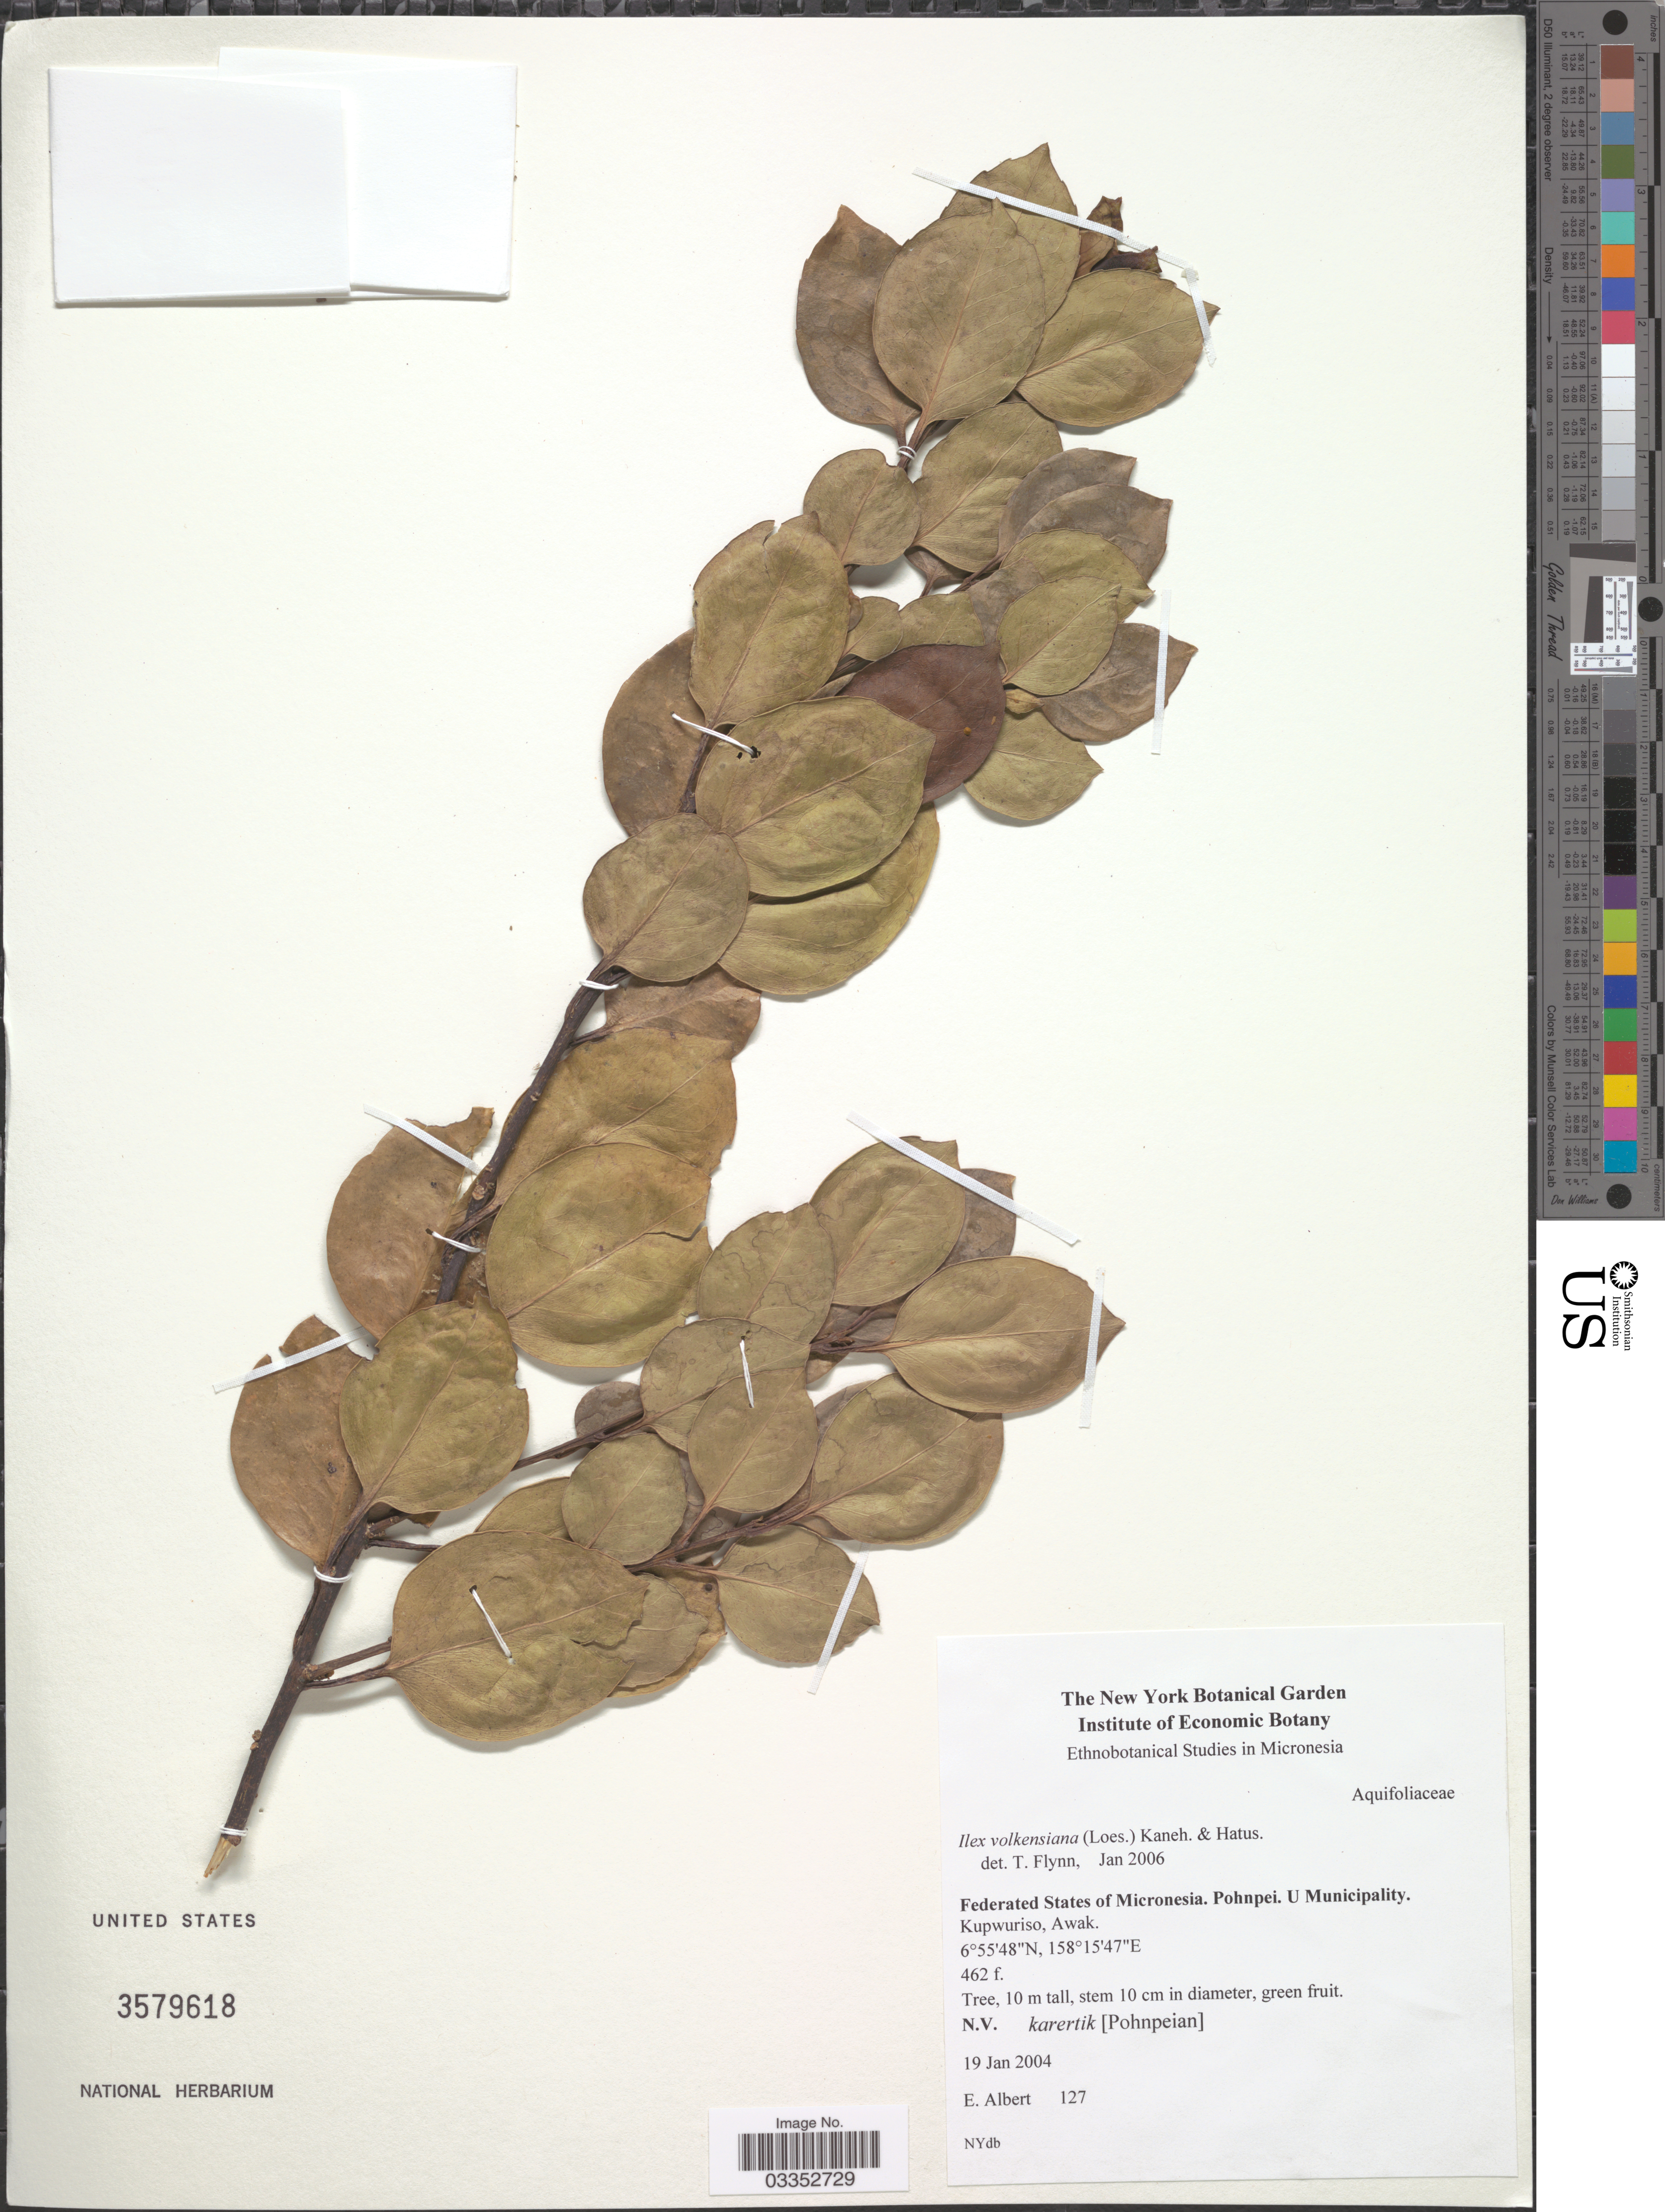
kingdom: Plantae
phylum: Tracheophyta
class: Magnoliopsida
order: Aquifoliales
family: Aquifoliaceae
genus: Ilex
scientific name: Ilex volkensiana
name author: (Loes.) Kaneh. & Hatus.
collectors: E. Albert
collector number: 127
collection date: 2004-01-19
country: Micronesia, Federated States of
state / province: Pohnpei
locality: U Municipality. Kupwuriso, Awak.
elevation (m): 141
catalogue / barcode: US 3579618